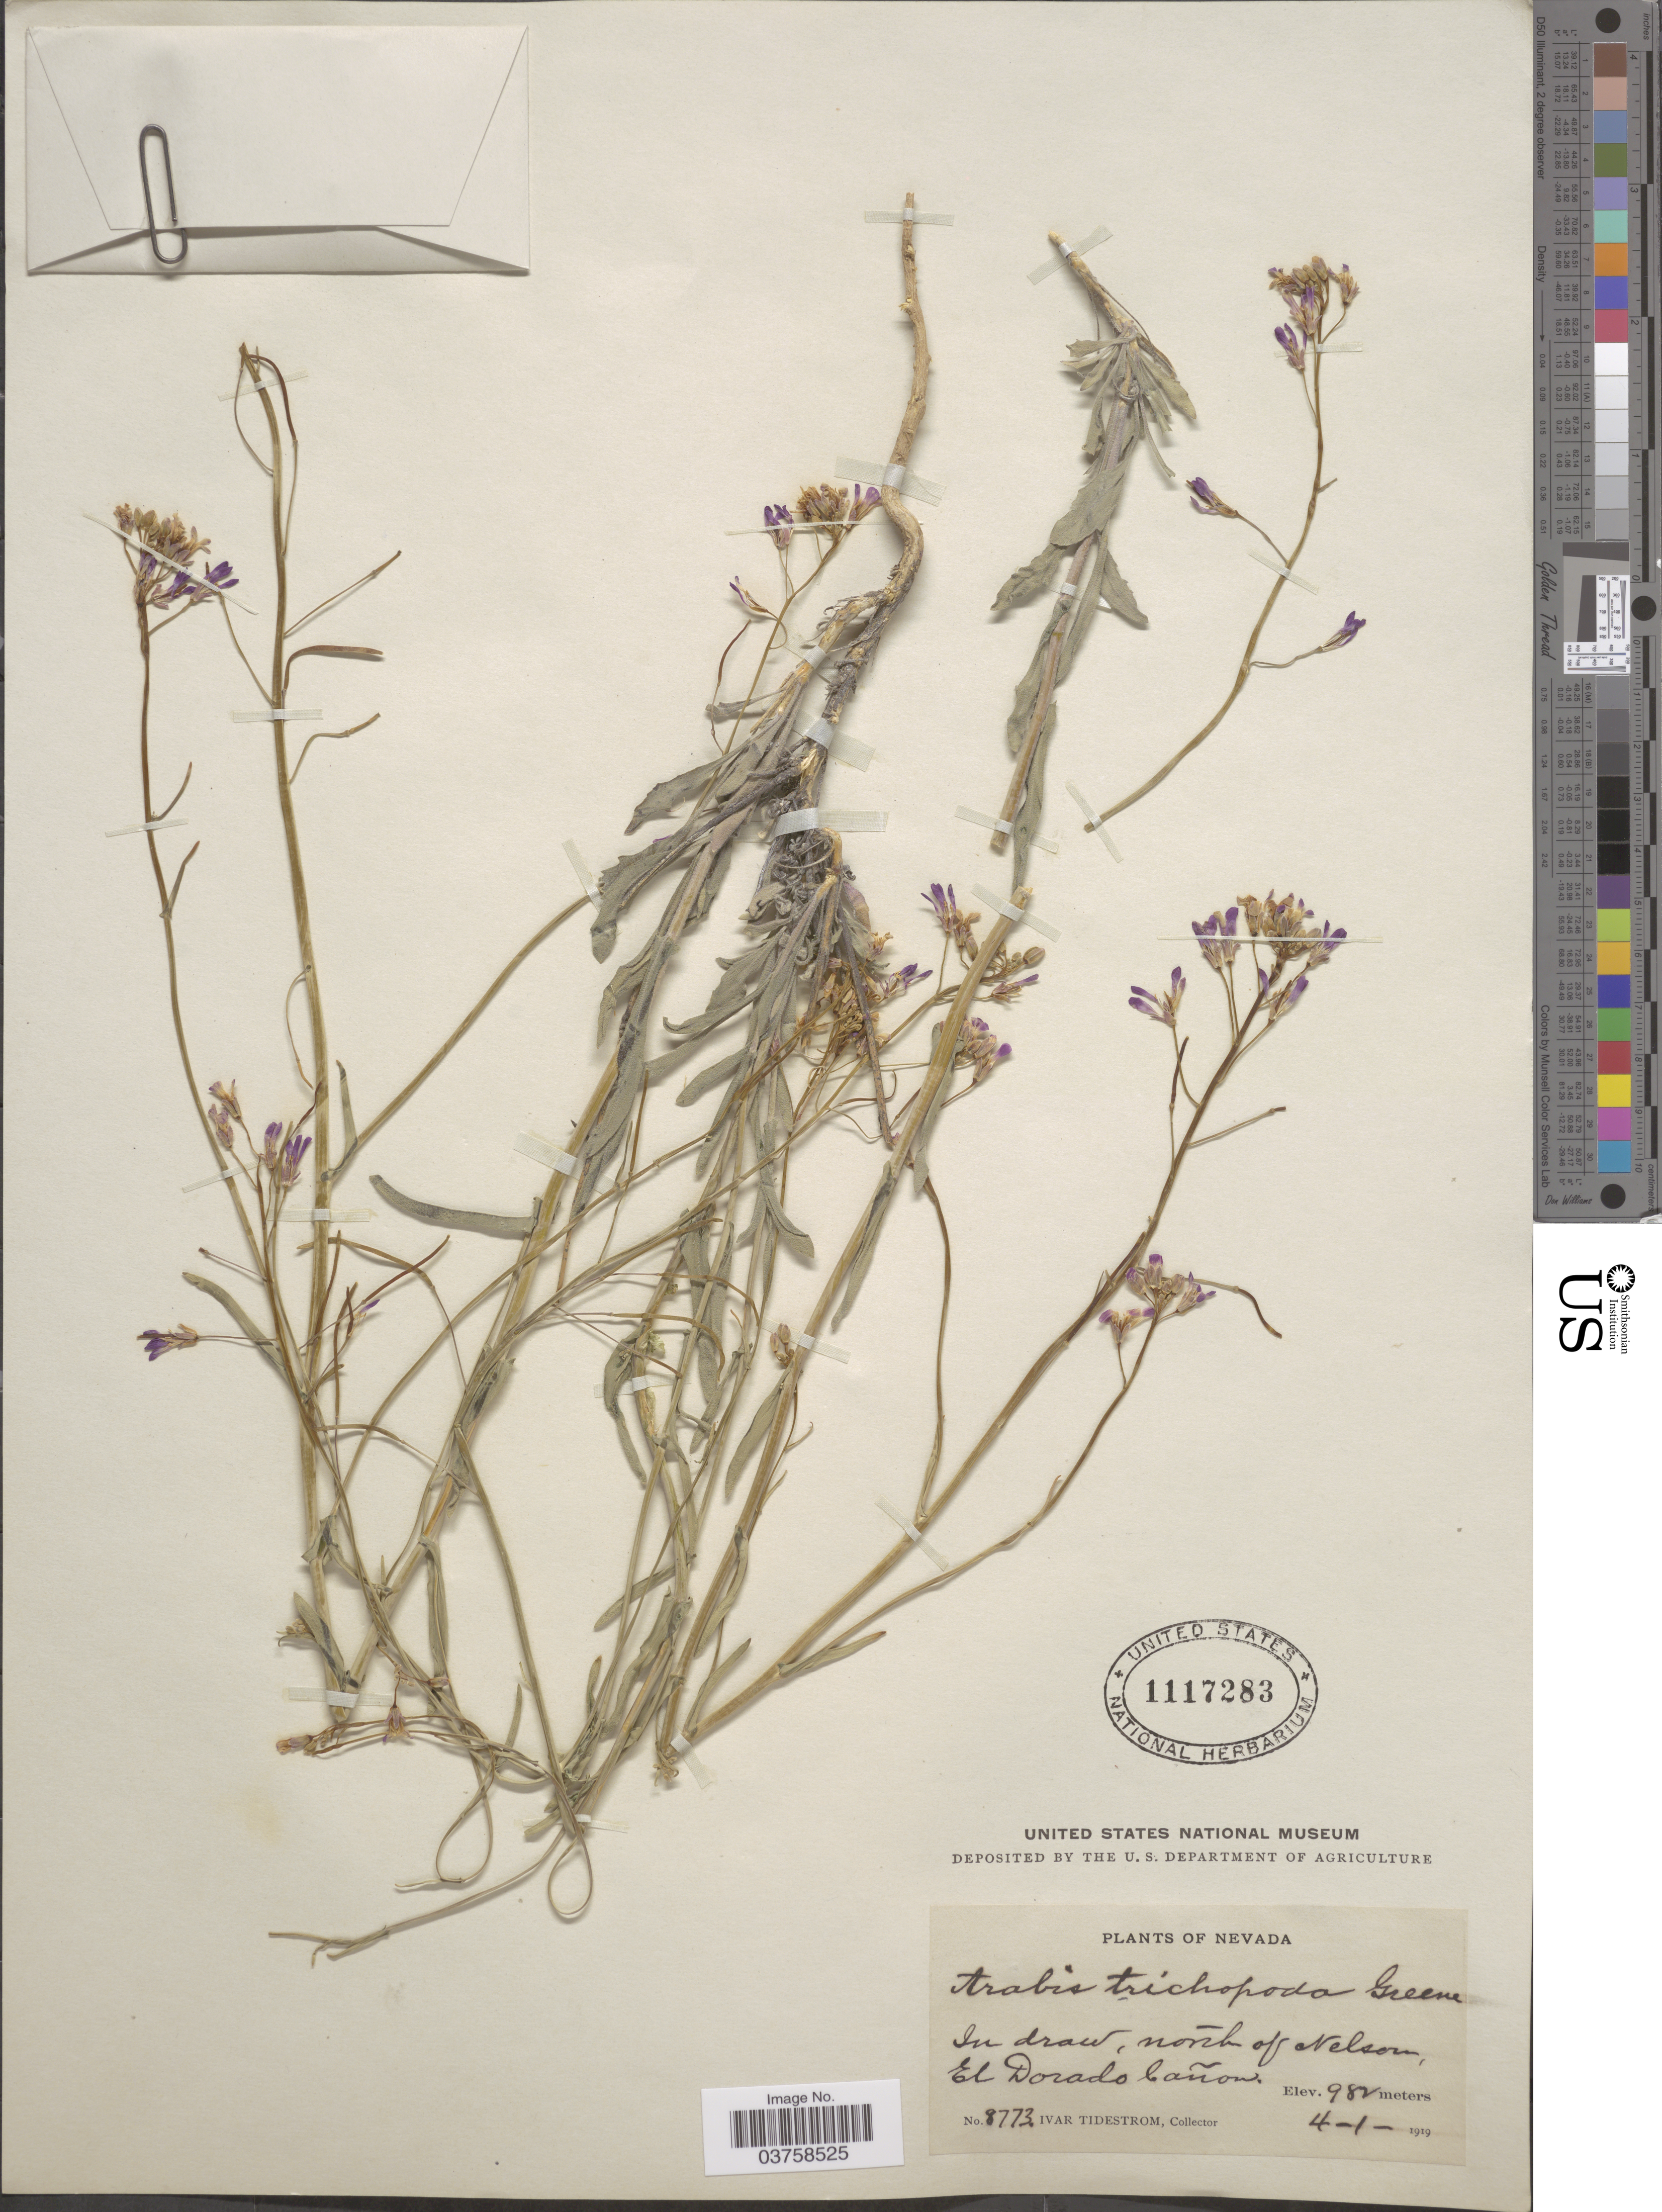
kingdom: Plantae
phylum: Tracheophyta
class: Magnoliopsida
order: Brassicales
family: Brassicaceae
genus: Arabis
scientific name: Arabis perennans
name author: S. Watson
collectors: I. F. Tidestrom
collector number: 8773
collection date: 1919-04-01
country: United States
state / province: Nevada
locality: North of Nelson, El Droado Cañons.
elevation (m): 982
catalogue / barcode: US 1117283